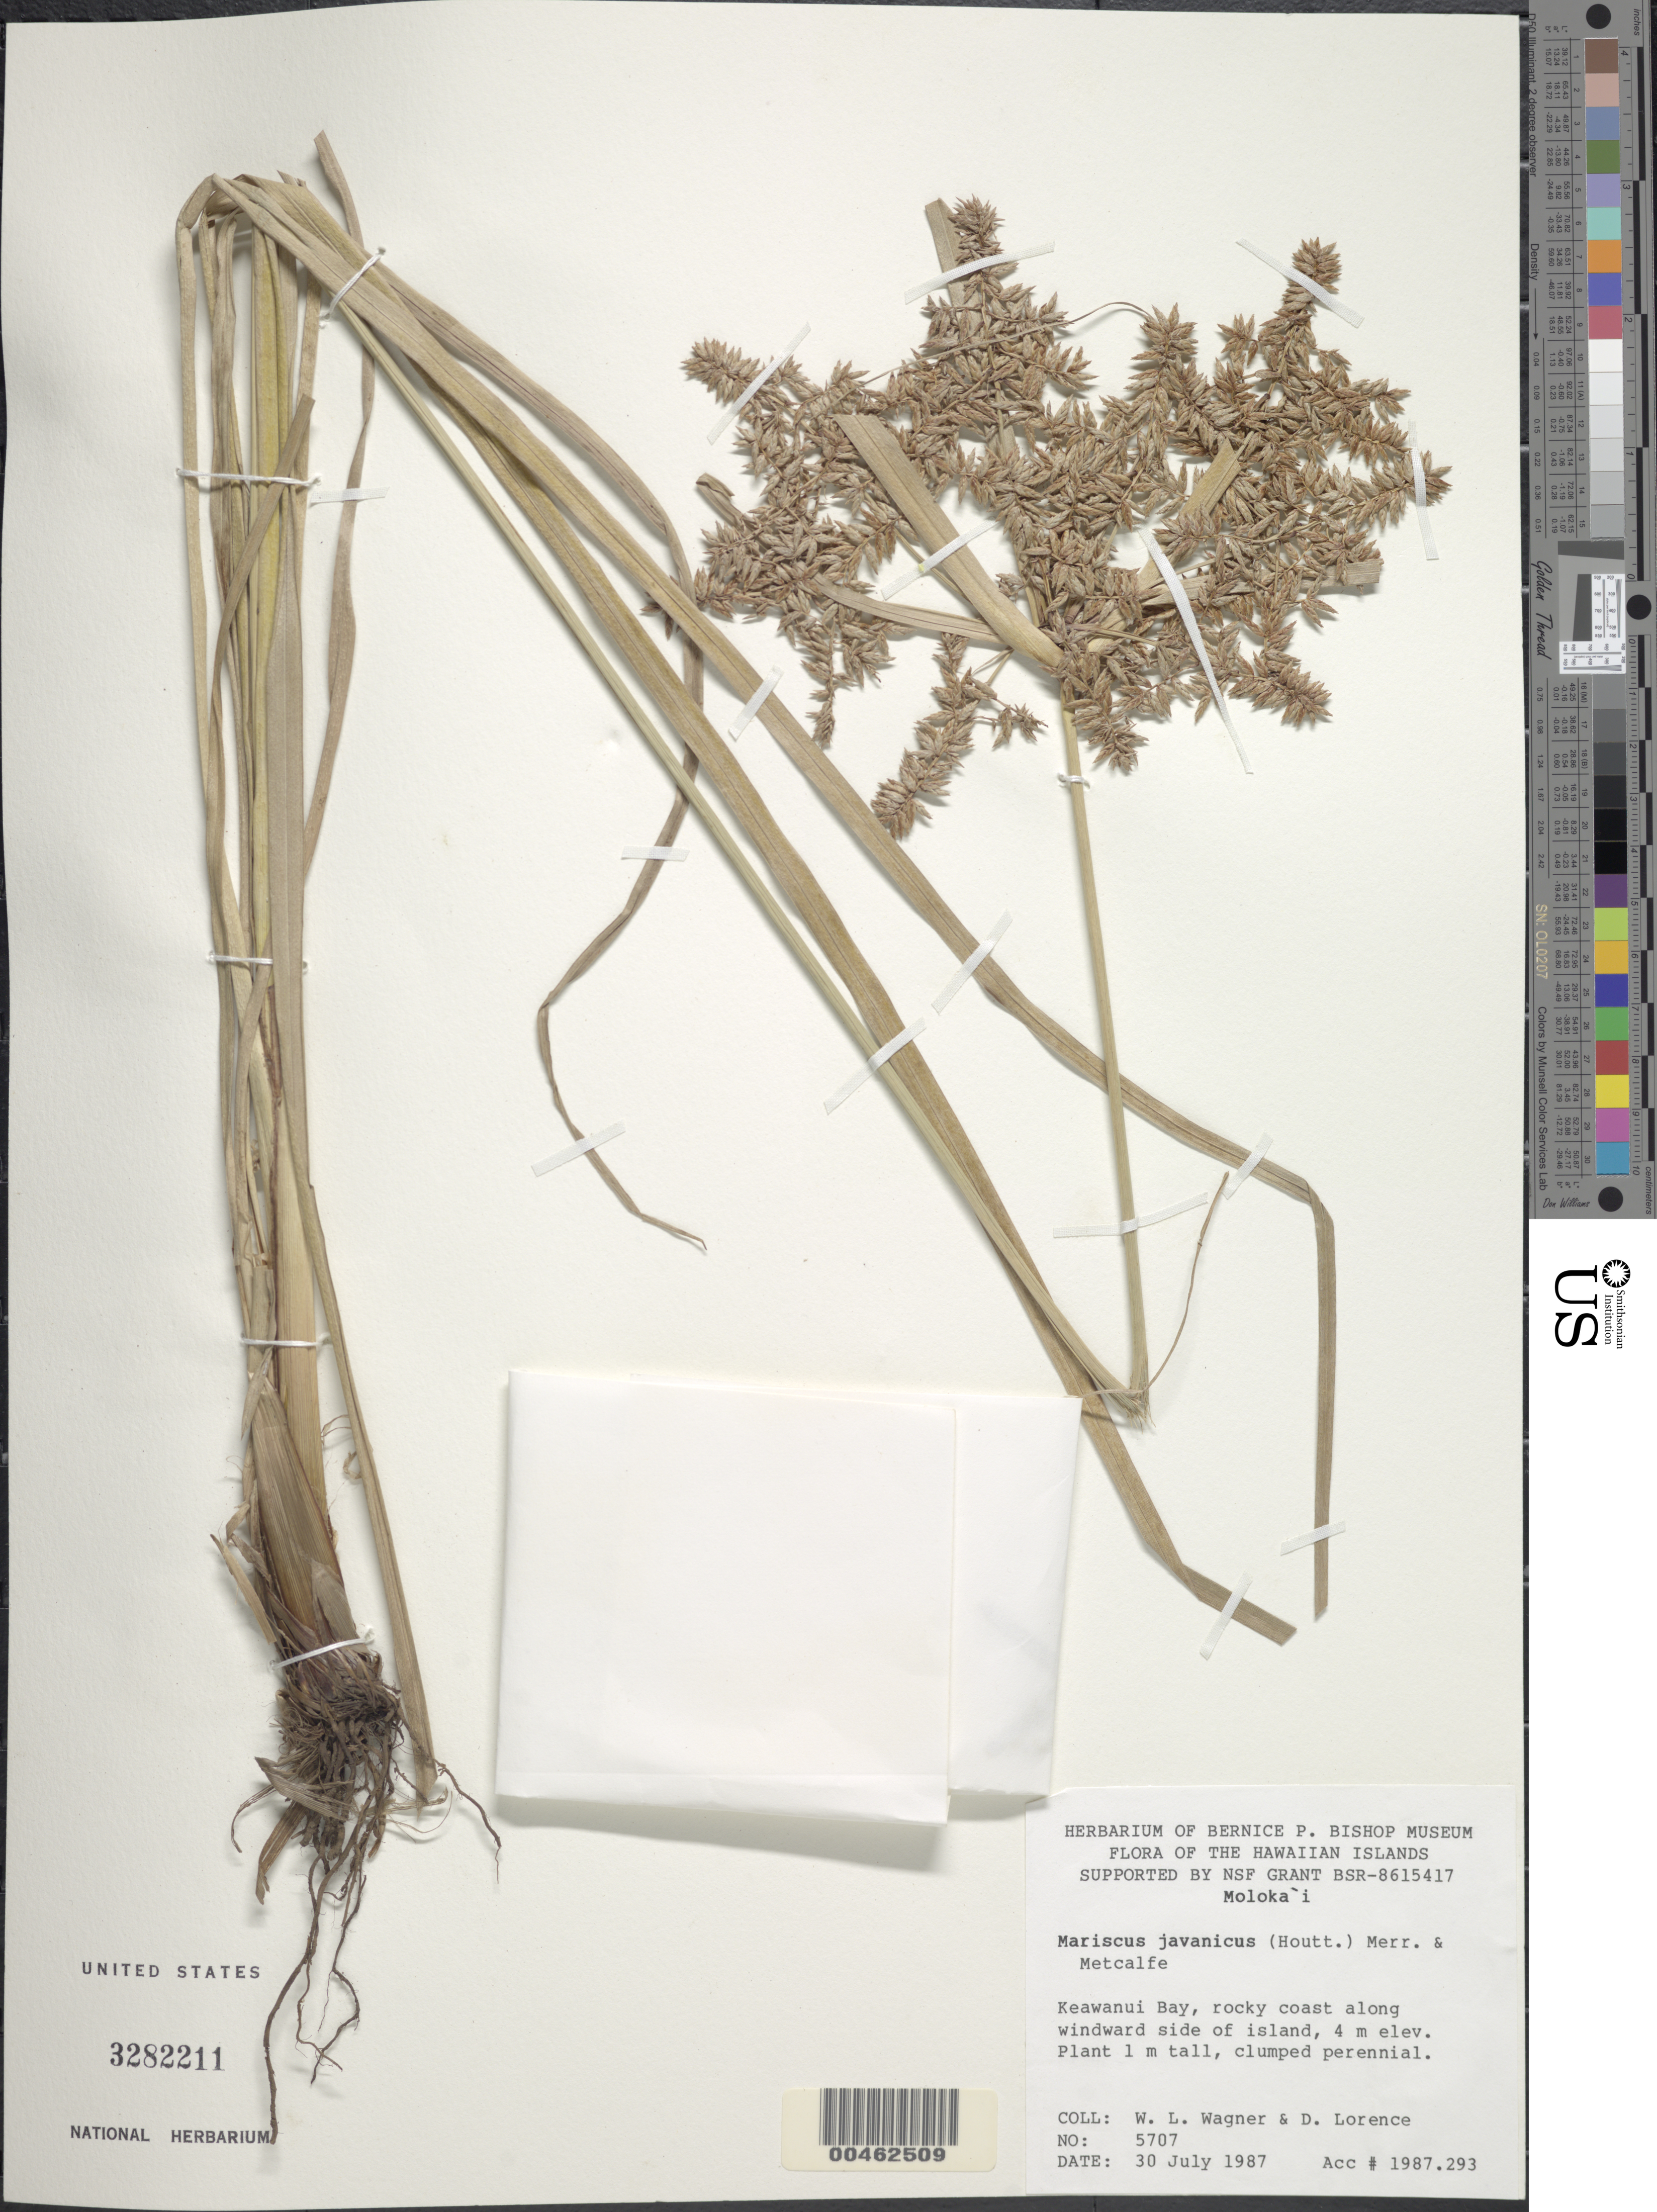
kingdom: Plantae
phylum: Tracheophyta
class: Liliopsida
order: Poales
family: Cyperaceae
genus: Cyperus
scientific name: Cyperus javanicus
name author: Houtt.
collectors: W. L. Wagner & D. Lorence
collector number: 5707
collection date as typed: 30 Jul 1987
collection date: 1987-07-30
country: United States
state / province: Hawaii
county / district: Maui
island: Moloka'i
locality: Keawanui Bay, coast along windward side of island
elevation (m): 4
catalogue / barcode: US 3282211